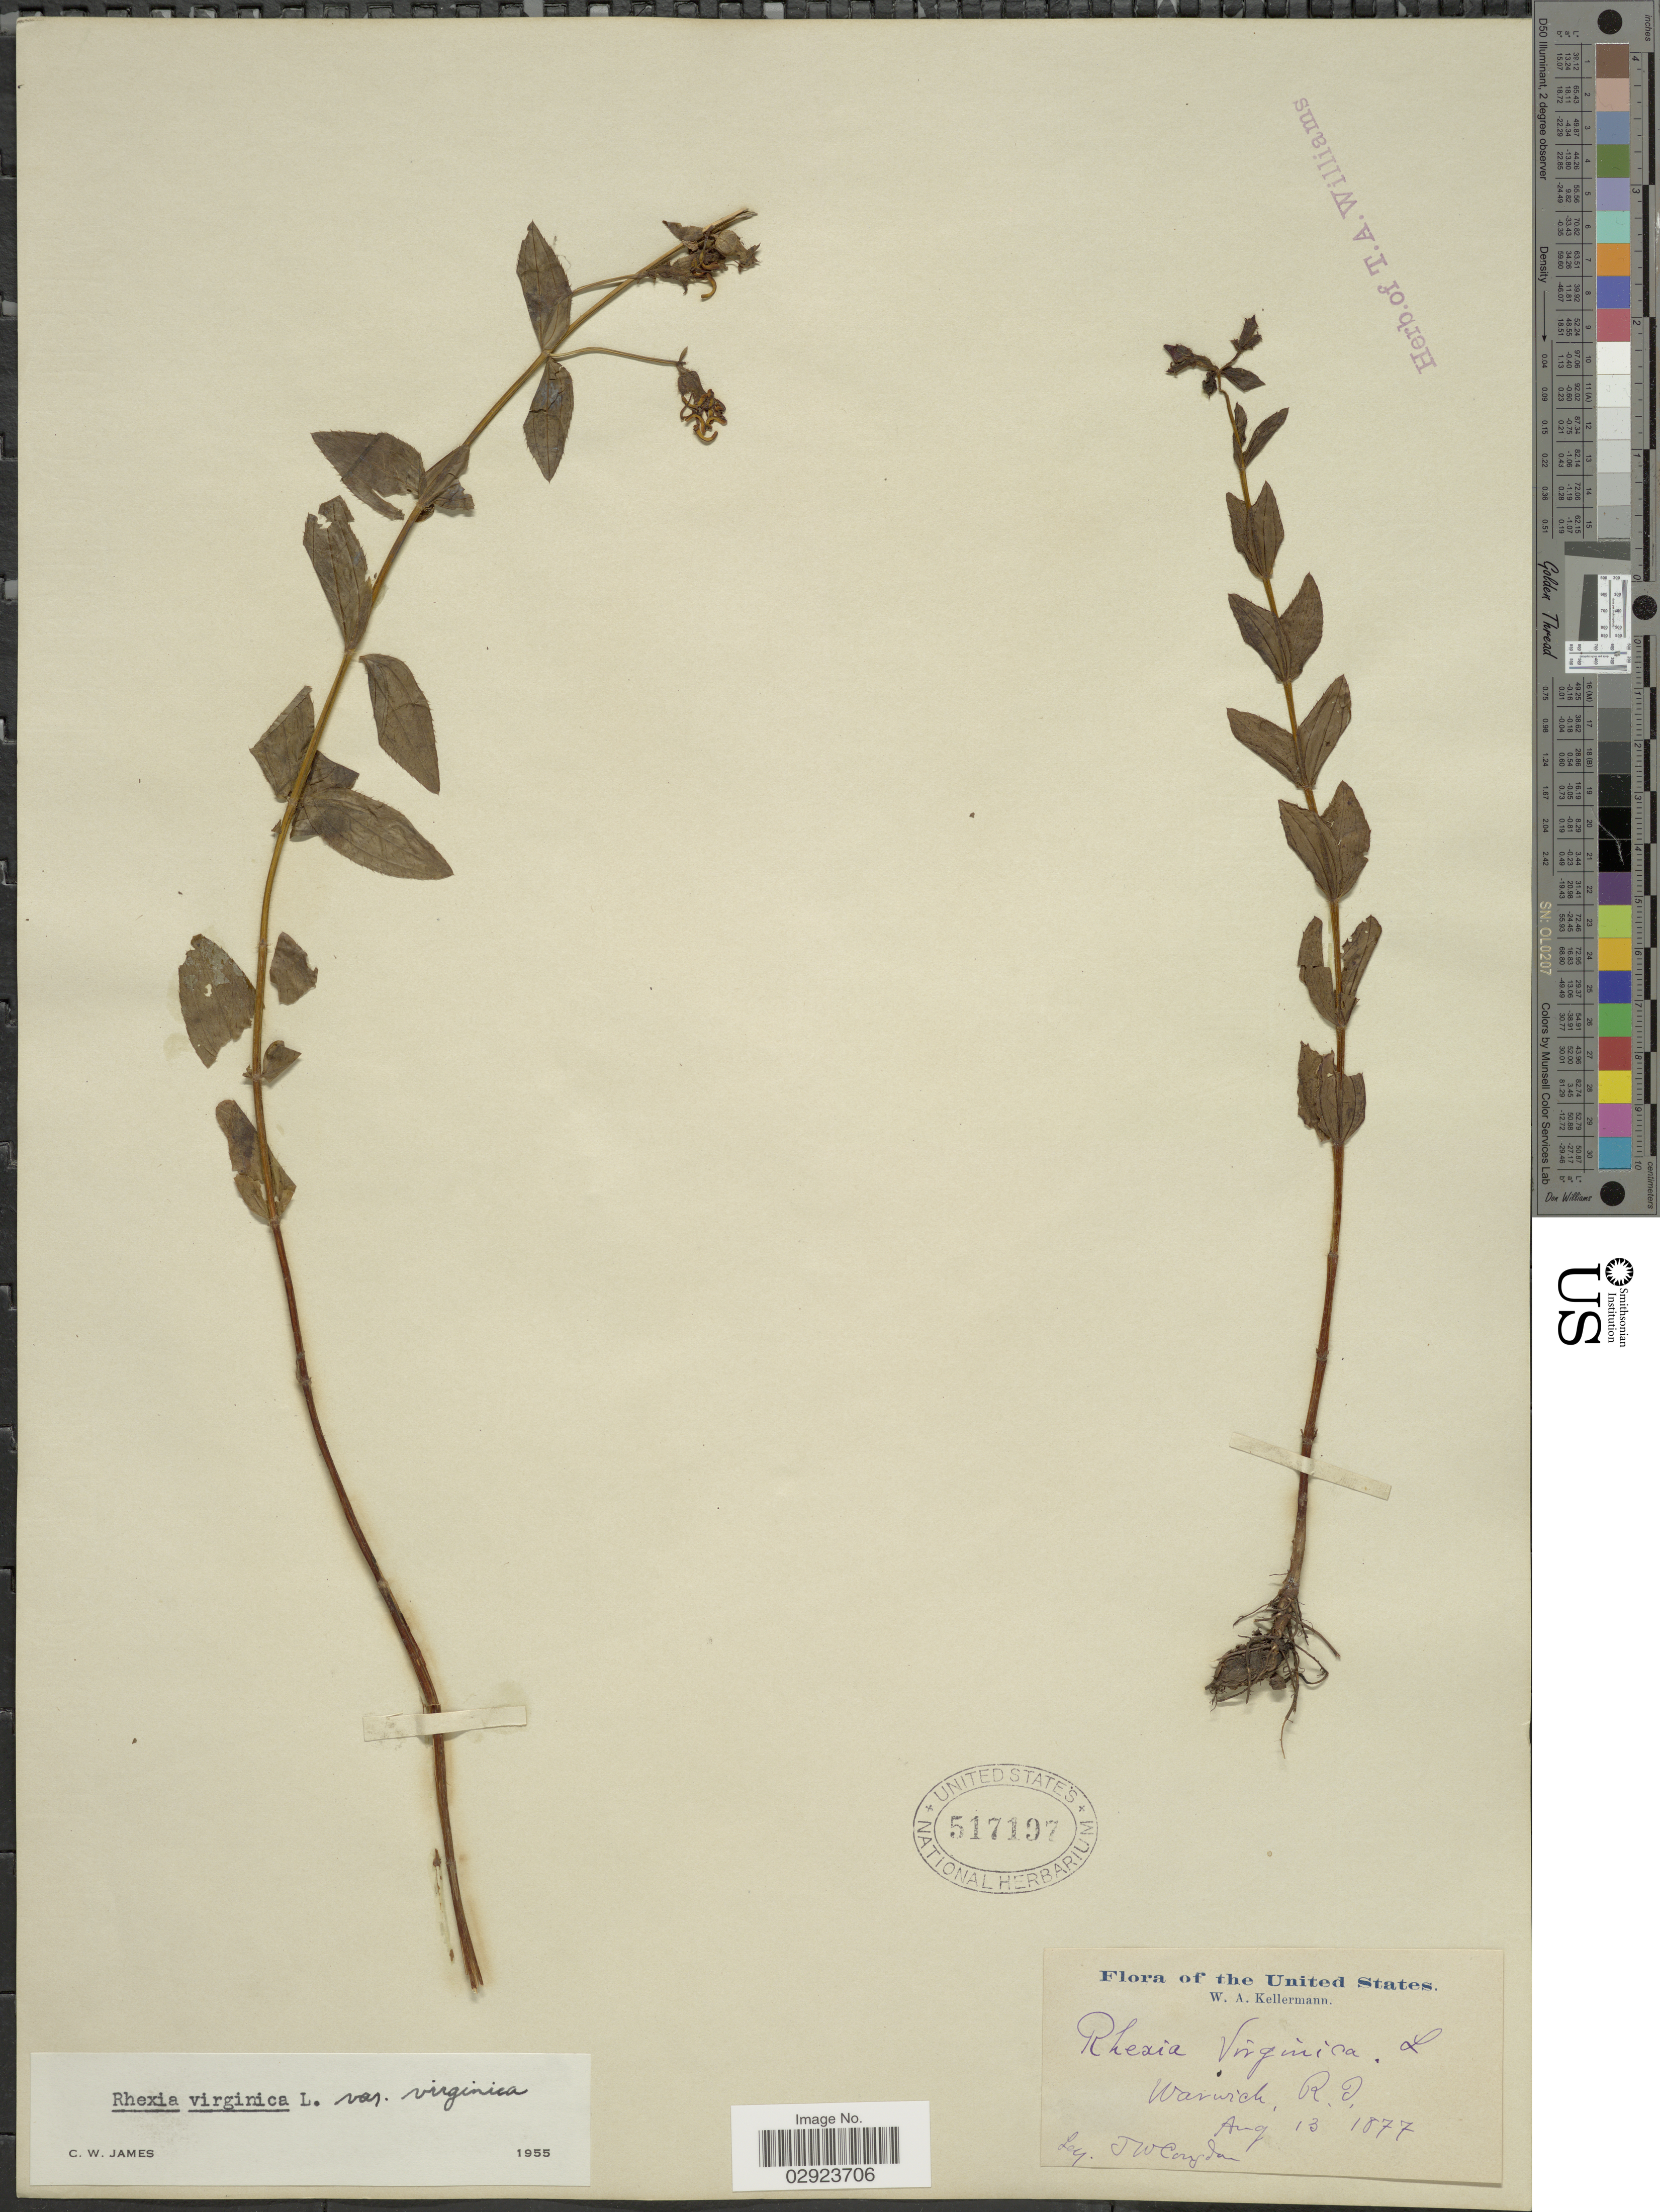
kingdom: Plantae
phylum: Tracheophyta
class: Magnoliopsida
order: Myrtales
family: Melastomataceae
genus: Rhexia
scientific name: Rhexia virginica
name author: L.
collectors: J. W. Congdon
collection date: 1877-08-13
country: United States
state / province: Rhode Island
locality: Warwick, R.I.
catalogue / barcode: US 517197